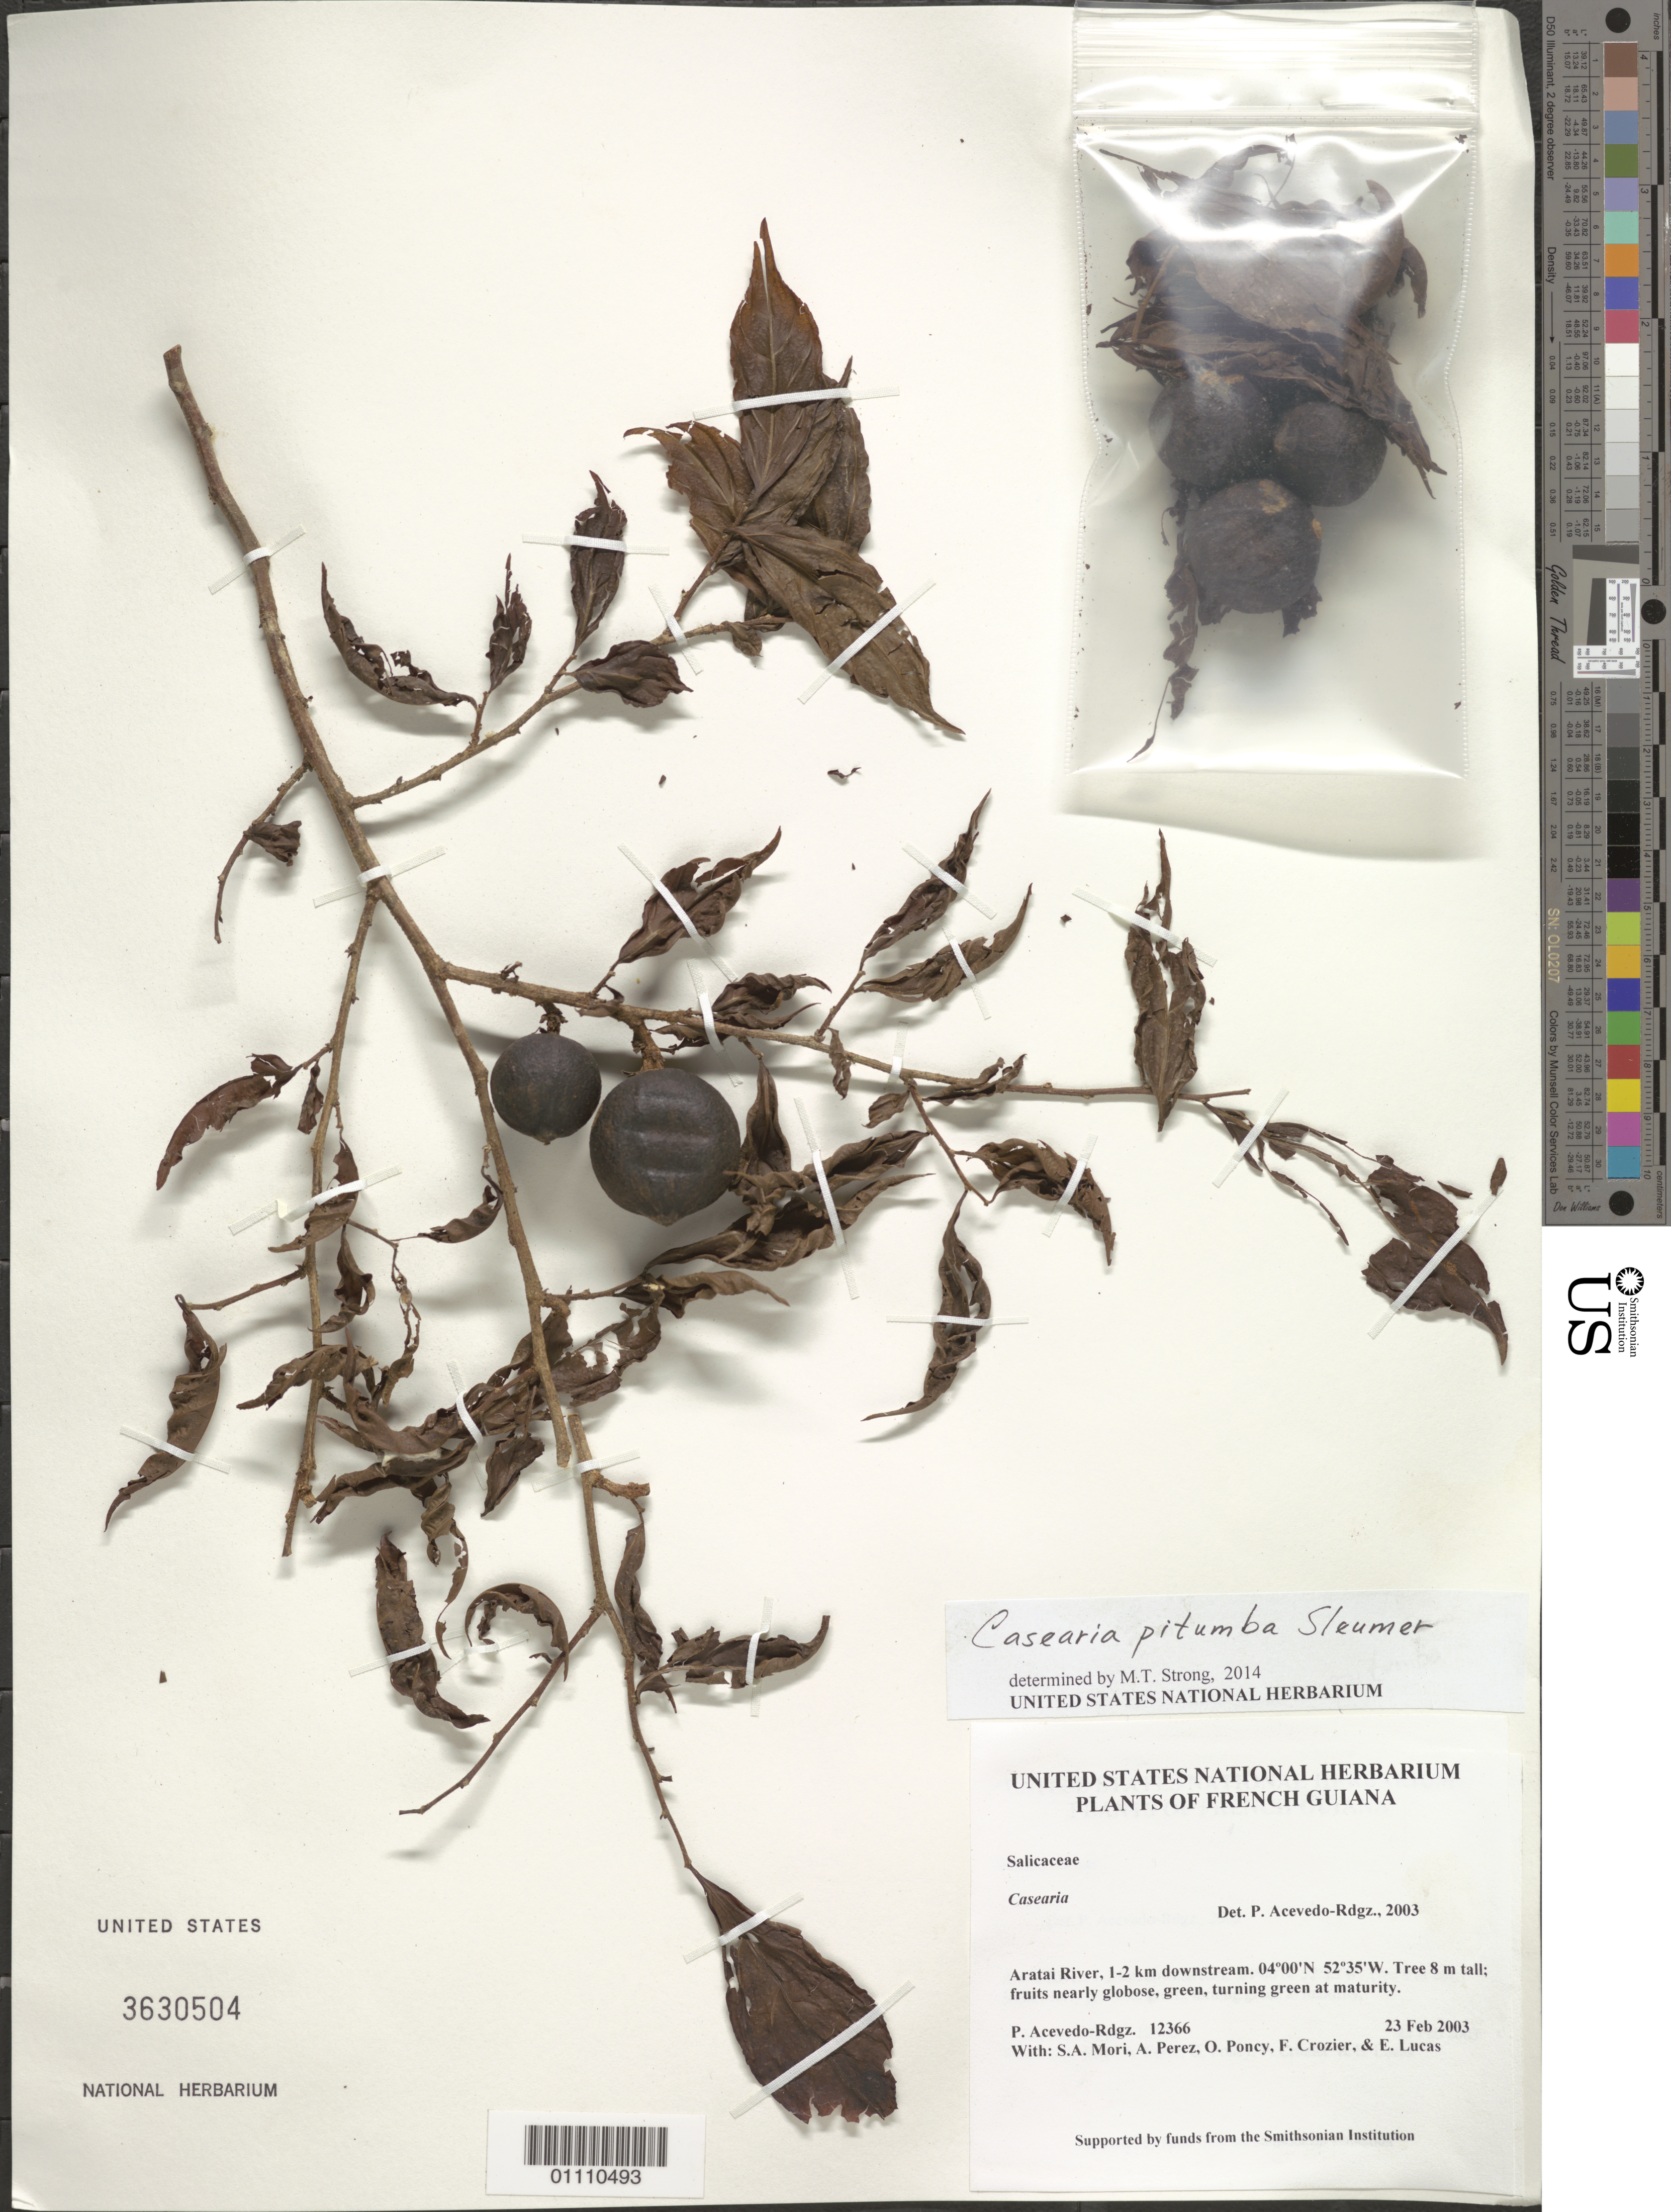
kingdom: Plantae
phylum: Tracheophyta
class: Magnoliopsida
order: Malpighiales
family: Salicaceae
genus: Casearia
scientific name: Casearia pitumba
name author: Sleumer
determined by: Strong, M. T., (US), Smithsonian Institution - National Museum of Natural History (UNITED STATES)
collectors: P. Acevedo-Rodr., S. Mori, A. Perez, O. Poncy, F. Crozier & E. Lucas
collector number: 12366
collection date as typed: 23 Feb 2003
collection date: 2003-02-23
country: French Guiana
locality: Aratai River, 1-2 km downstream.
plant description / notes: US, MO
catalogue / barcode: US 3630504